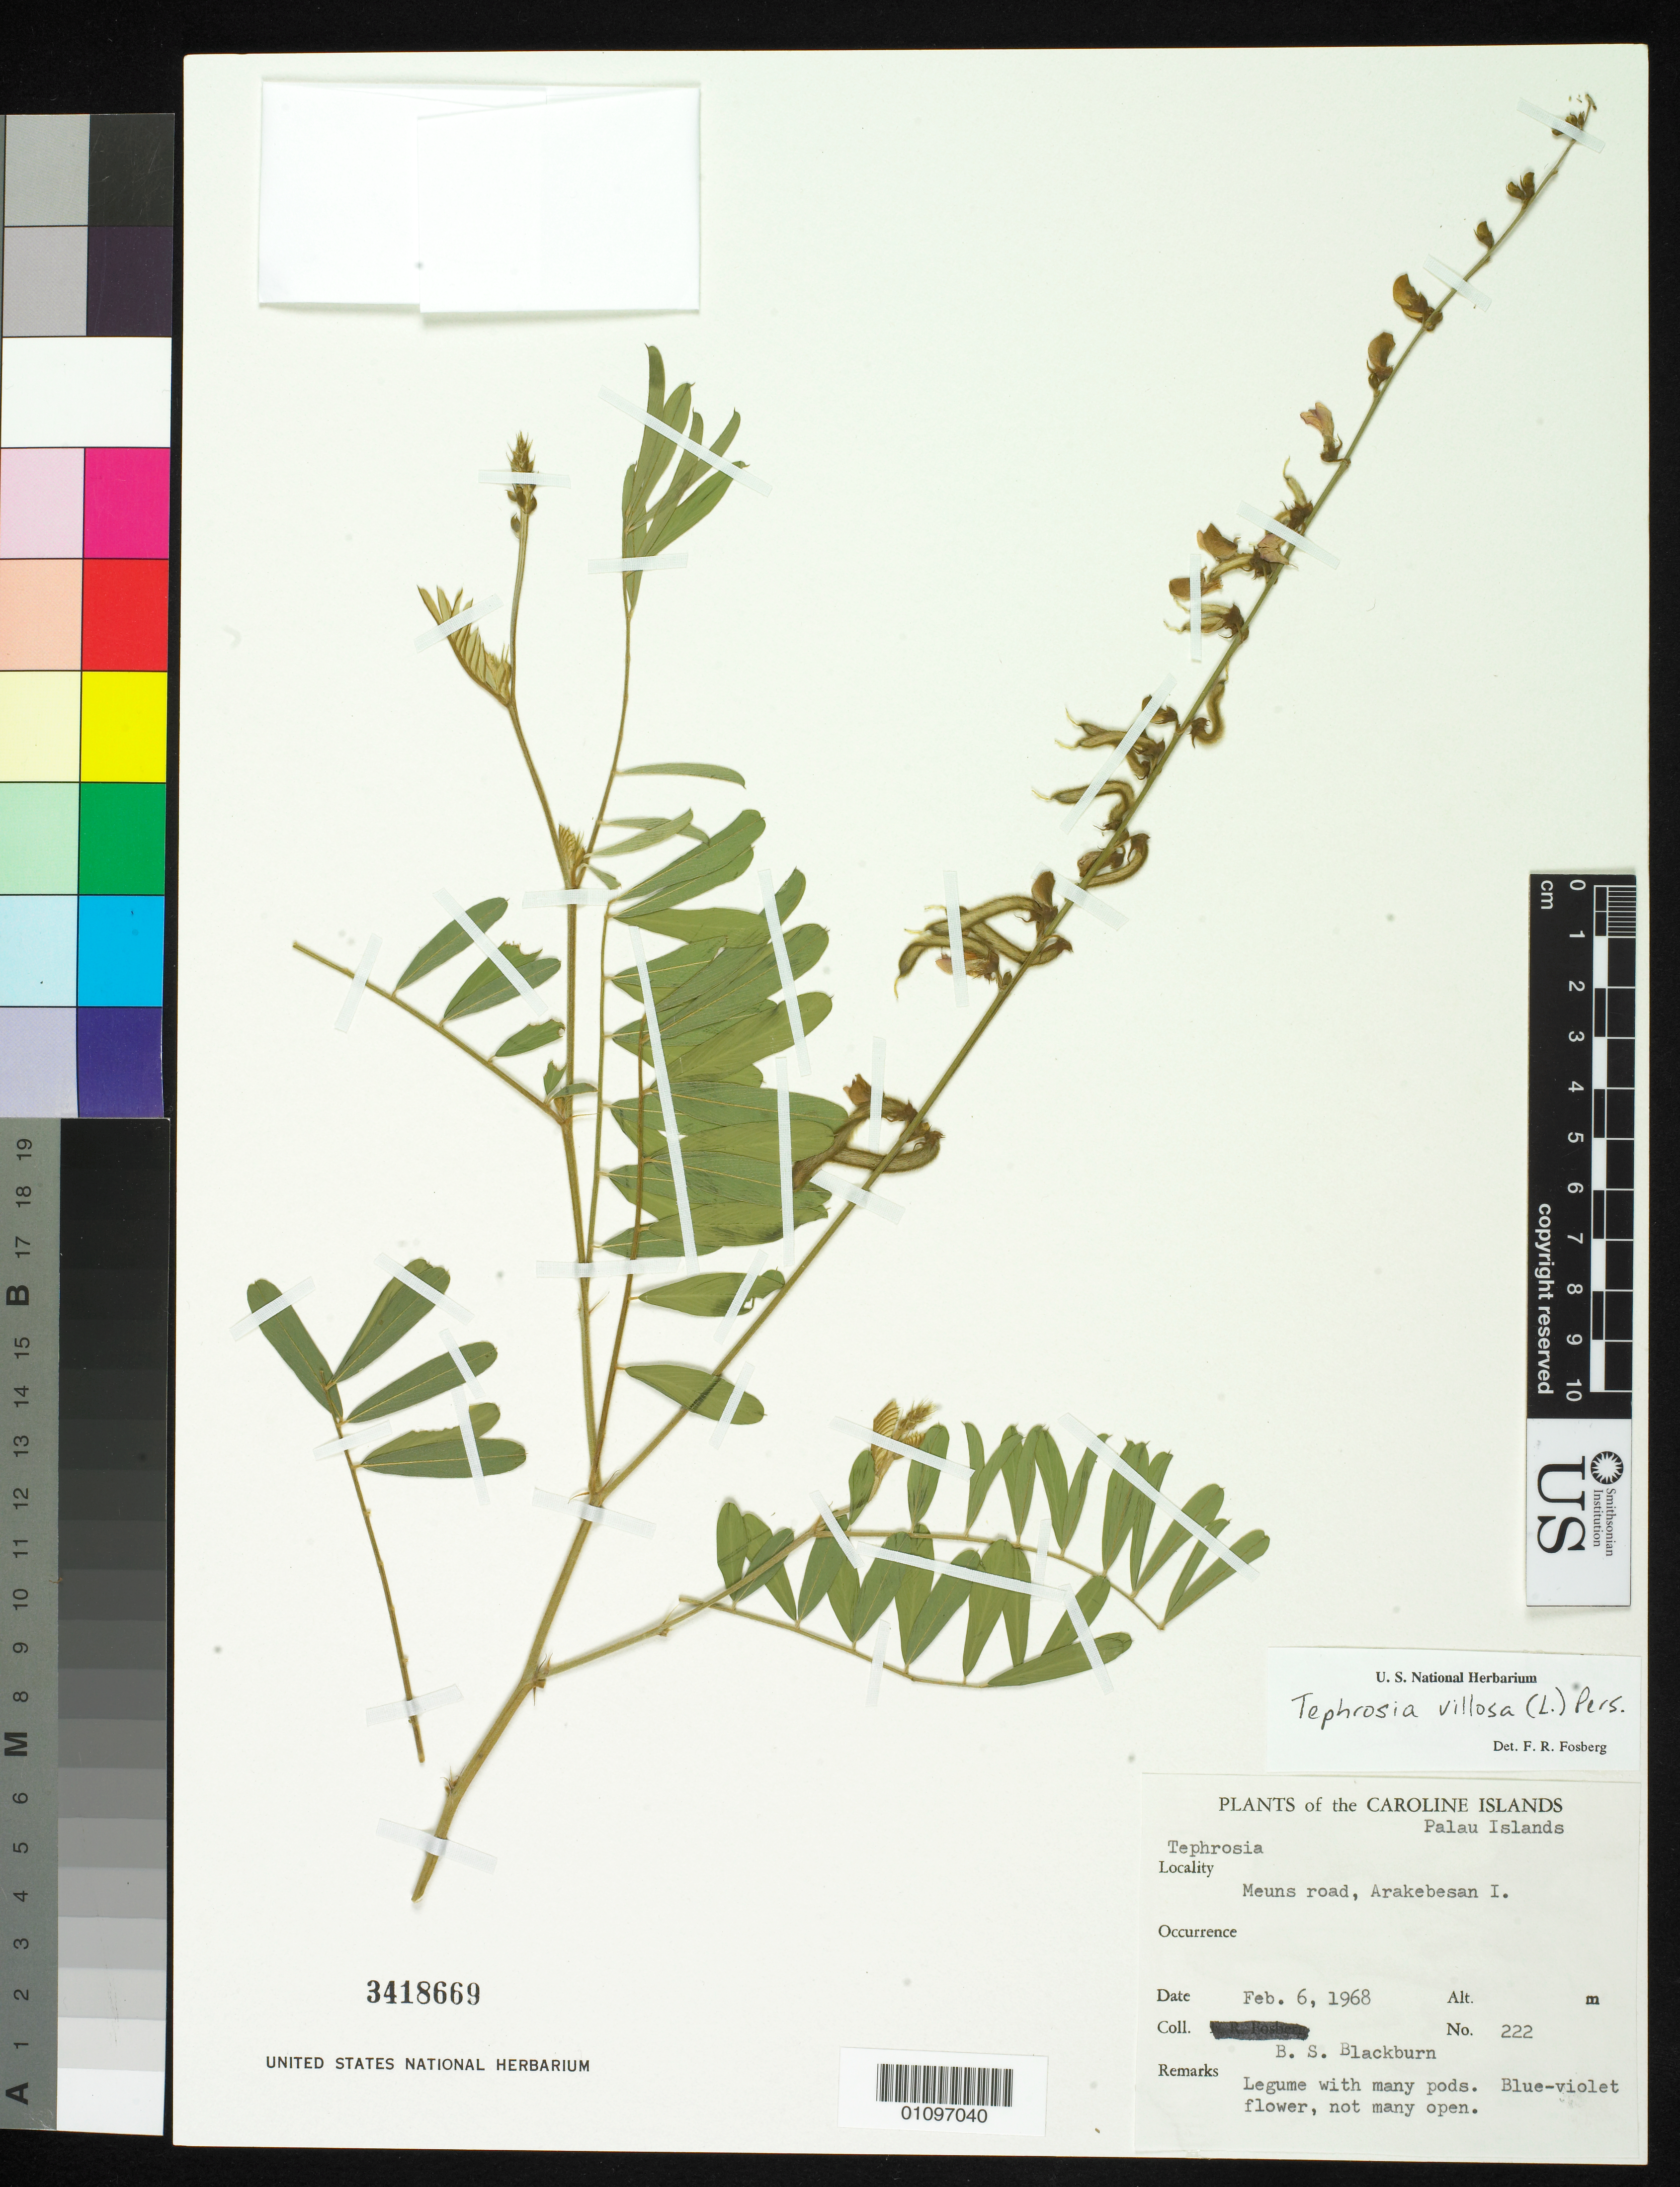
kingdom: Plantae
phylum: Tracheophyta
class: Magnoliopsida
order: Fabales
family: Fabaceae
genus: Tephrosia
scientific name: Tephrosia villosa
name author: Pers.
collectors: B. S. Blackburn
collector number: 222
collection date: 1968-02-06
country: Palau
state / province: Koror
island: Ngerekebesang [Arakabesan] I.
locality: Meuns Road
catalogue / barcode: US 3418669